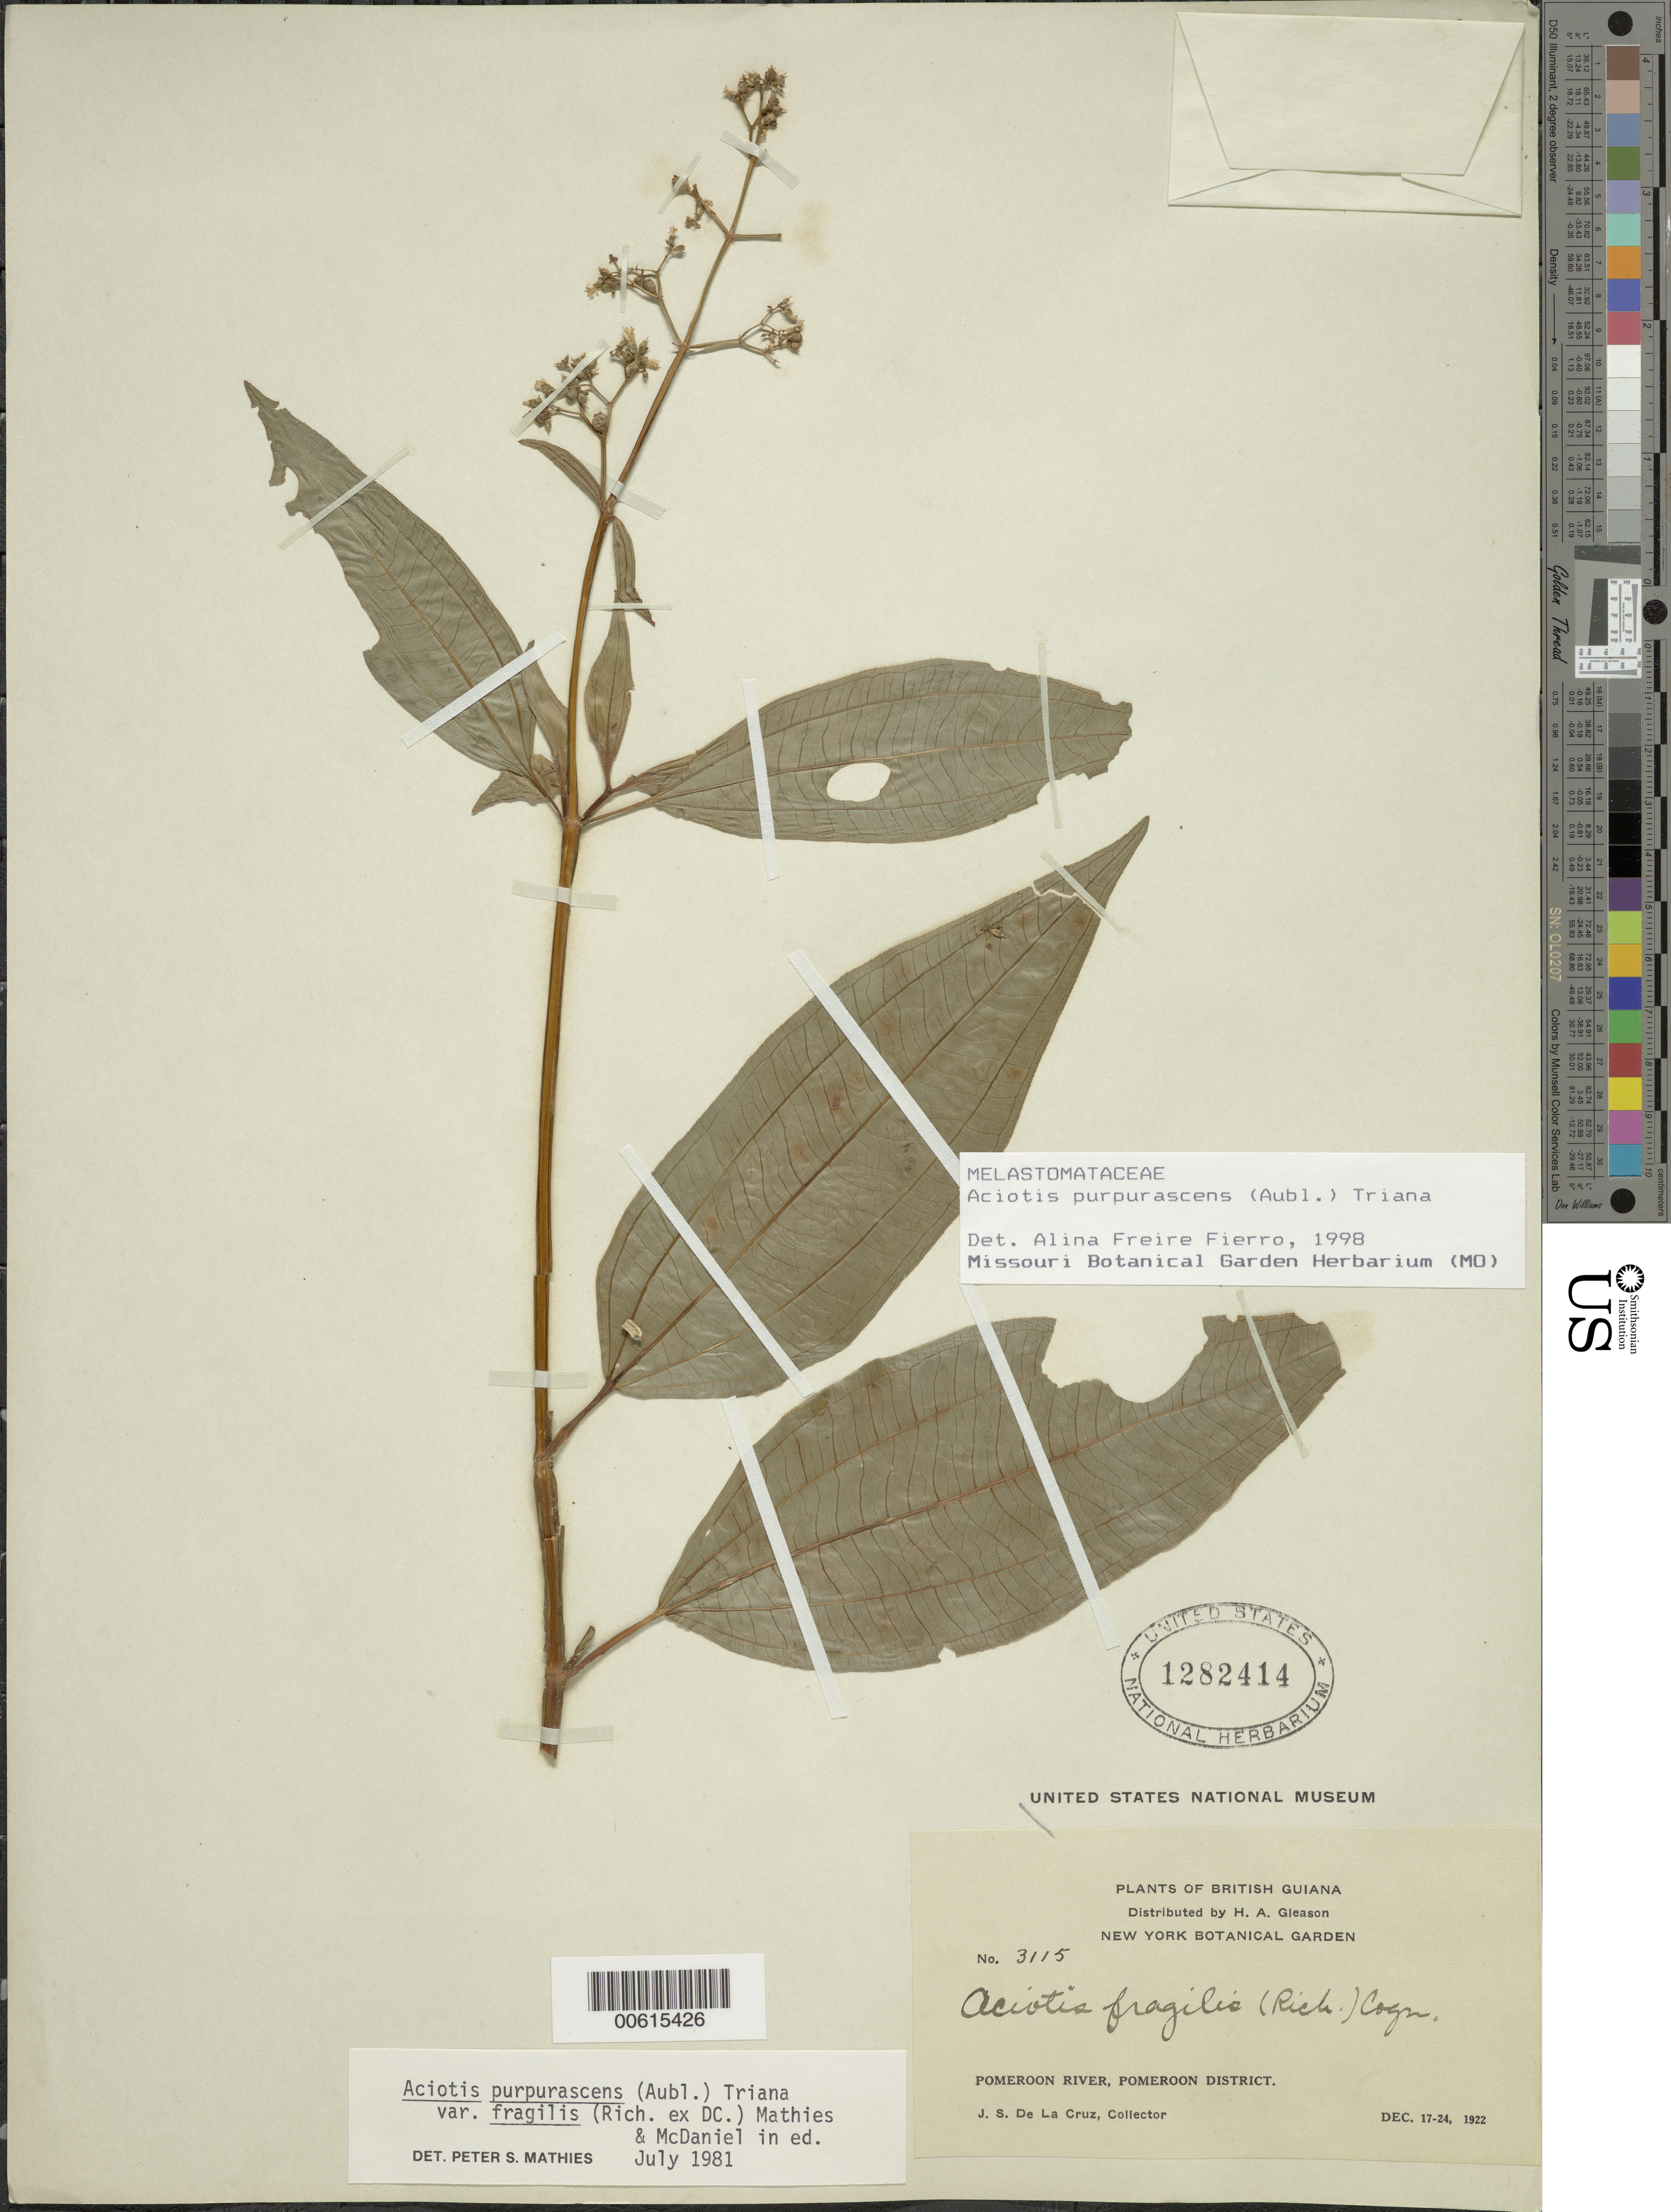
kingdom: Plantae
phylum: Tracheophyta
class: Magnoliopsida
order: Myrtales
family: Melastomataceae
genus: Aciotis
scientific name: Aciotis purpurascens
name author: (Aubl.) Triana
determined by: Freire-Fierro, A.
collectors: J. S. de la Cruz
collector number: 3115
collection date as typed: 17-Dec-22 to 24-Dec-22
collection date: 1922-12-17/1922-12-24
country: Guyana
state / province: Pomeroon-Supenaam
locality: Pomeroon R.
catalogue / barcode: US 1282414